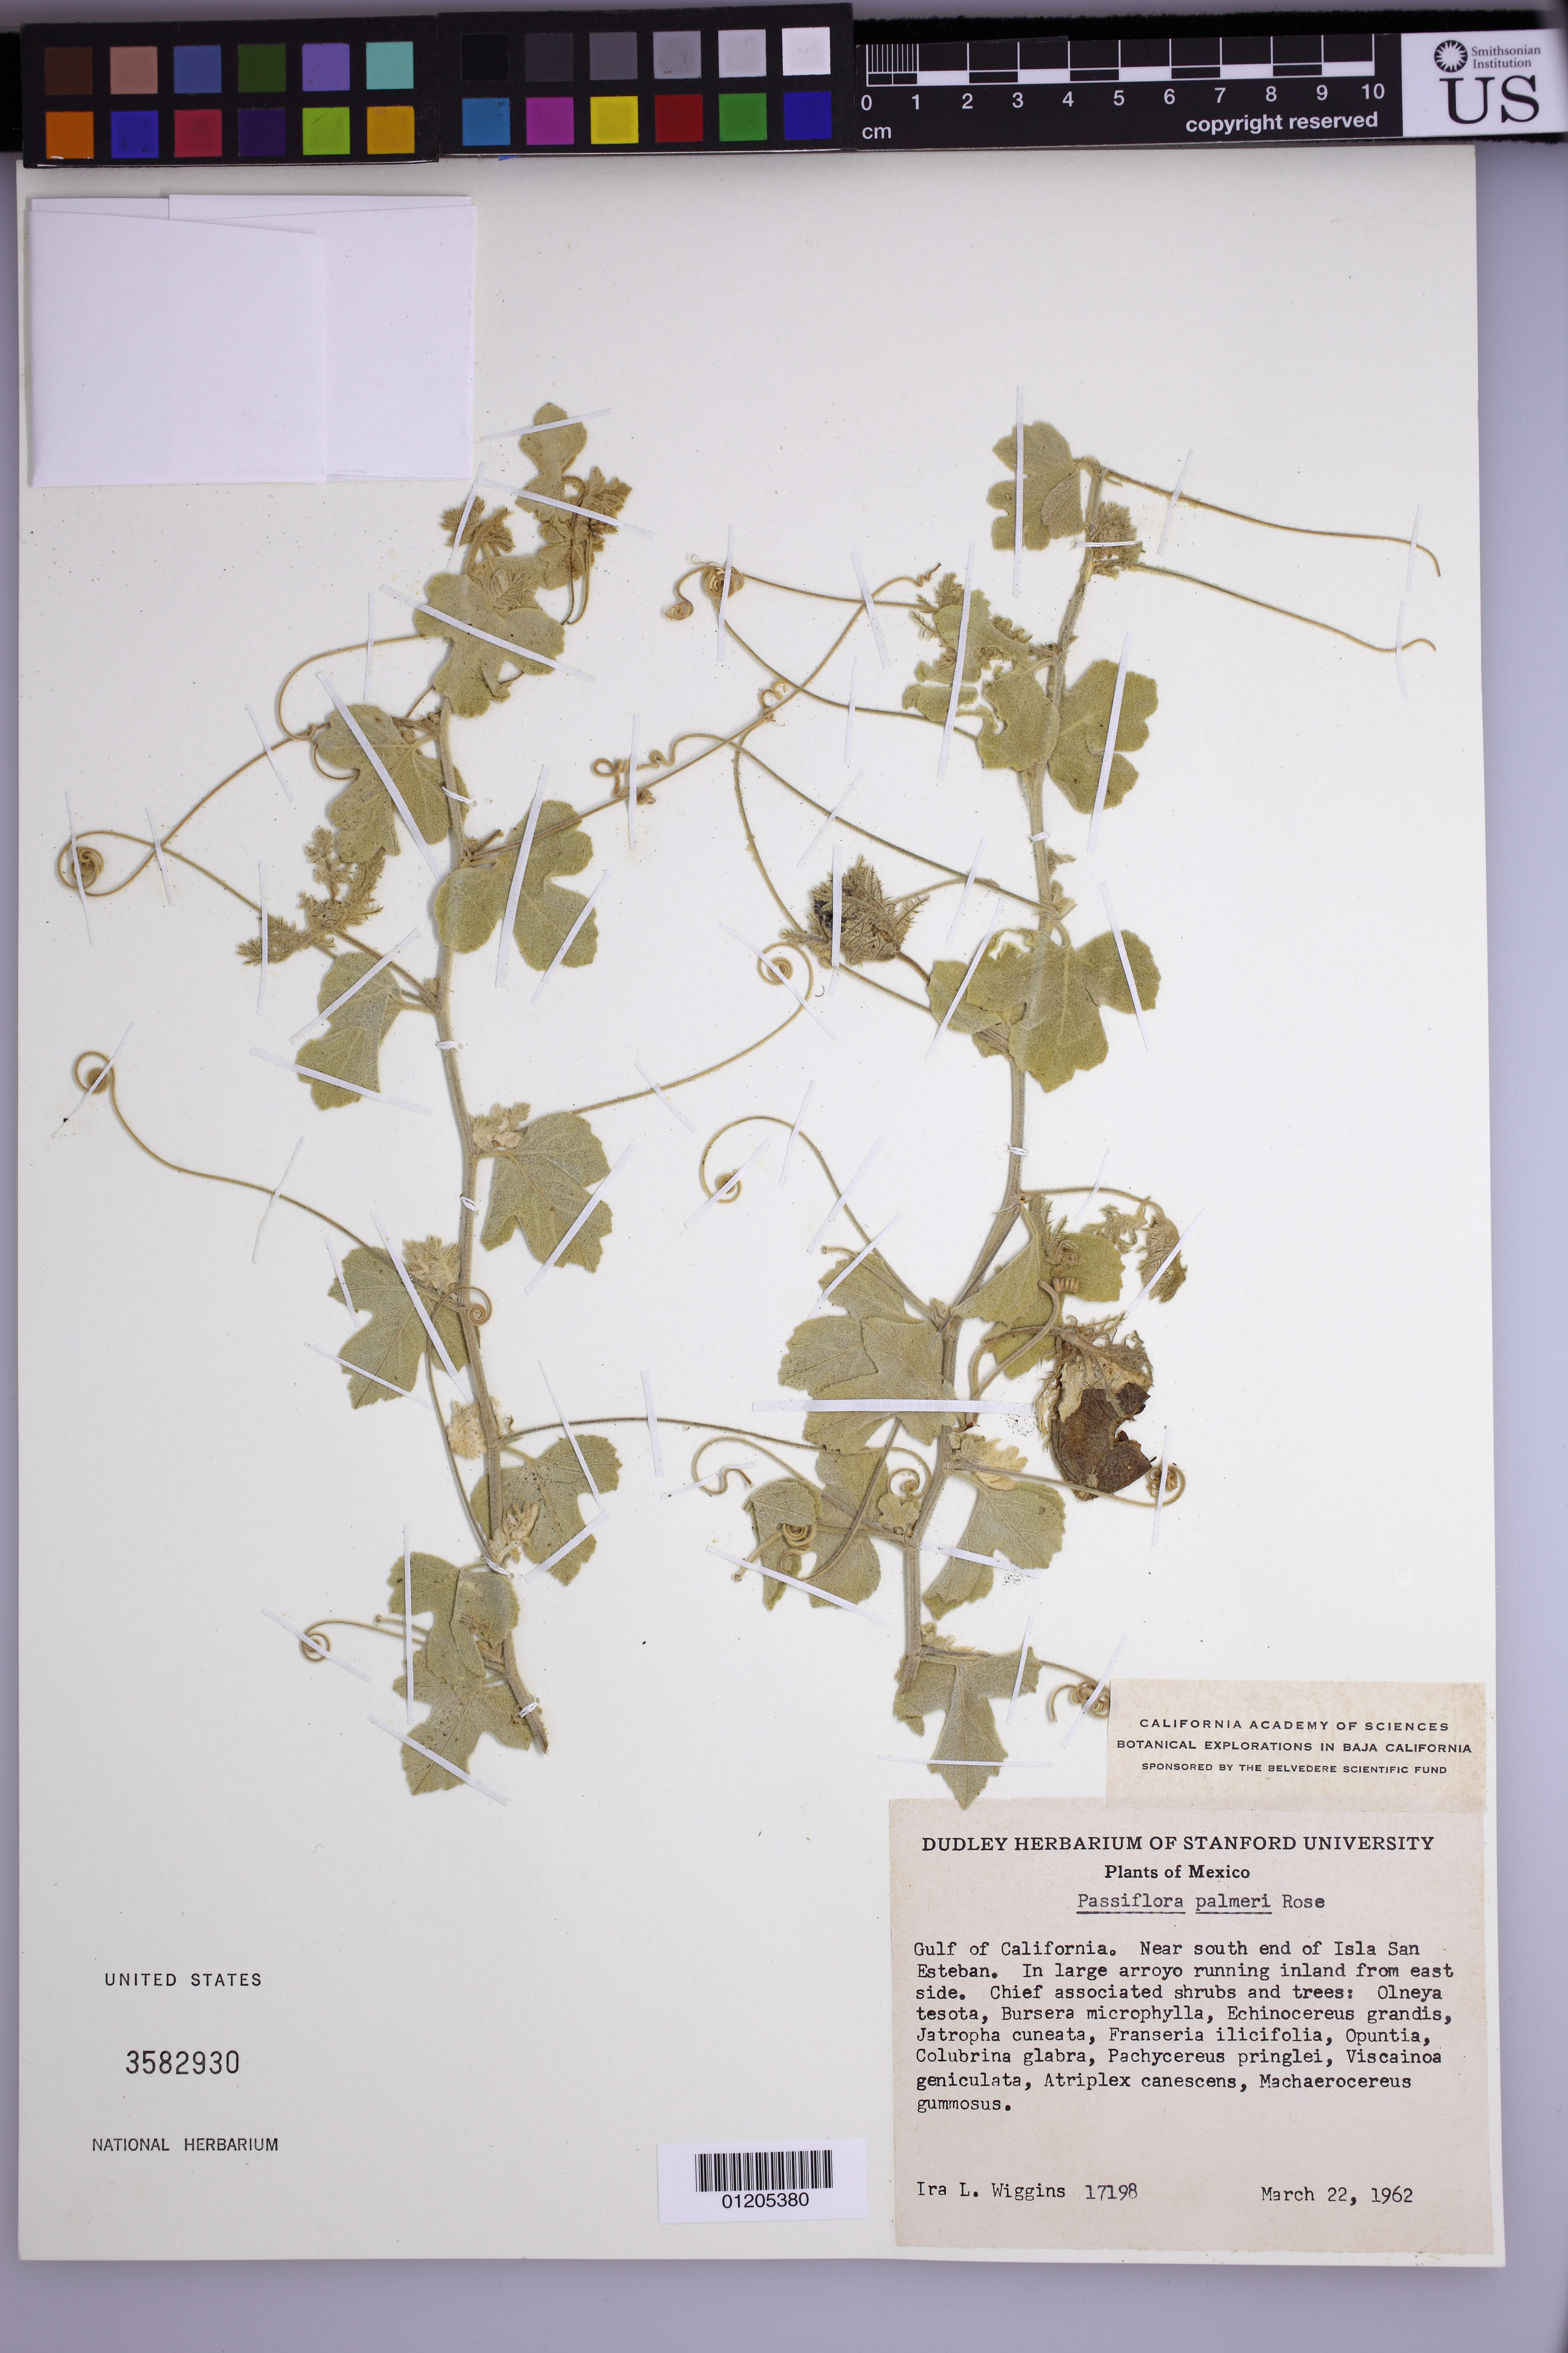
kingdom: Plantae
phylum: Tracheophyta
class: Magnoliopsida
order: Malpighiales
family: Passifloraceae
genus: Passiflora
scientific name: Passiflora arida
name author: (Mast. & Rose) Killip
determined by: Svoboda, H. T.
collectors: I. L. Wiggins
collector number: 17198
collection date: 1962-03-22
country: Mexico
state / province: Sonora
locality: Gulf of California. Near south end of Isla San Esteban. In large Boquerón arroyo running inland from east side.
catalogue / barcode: US 3582930